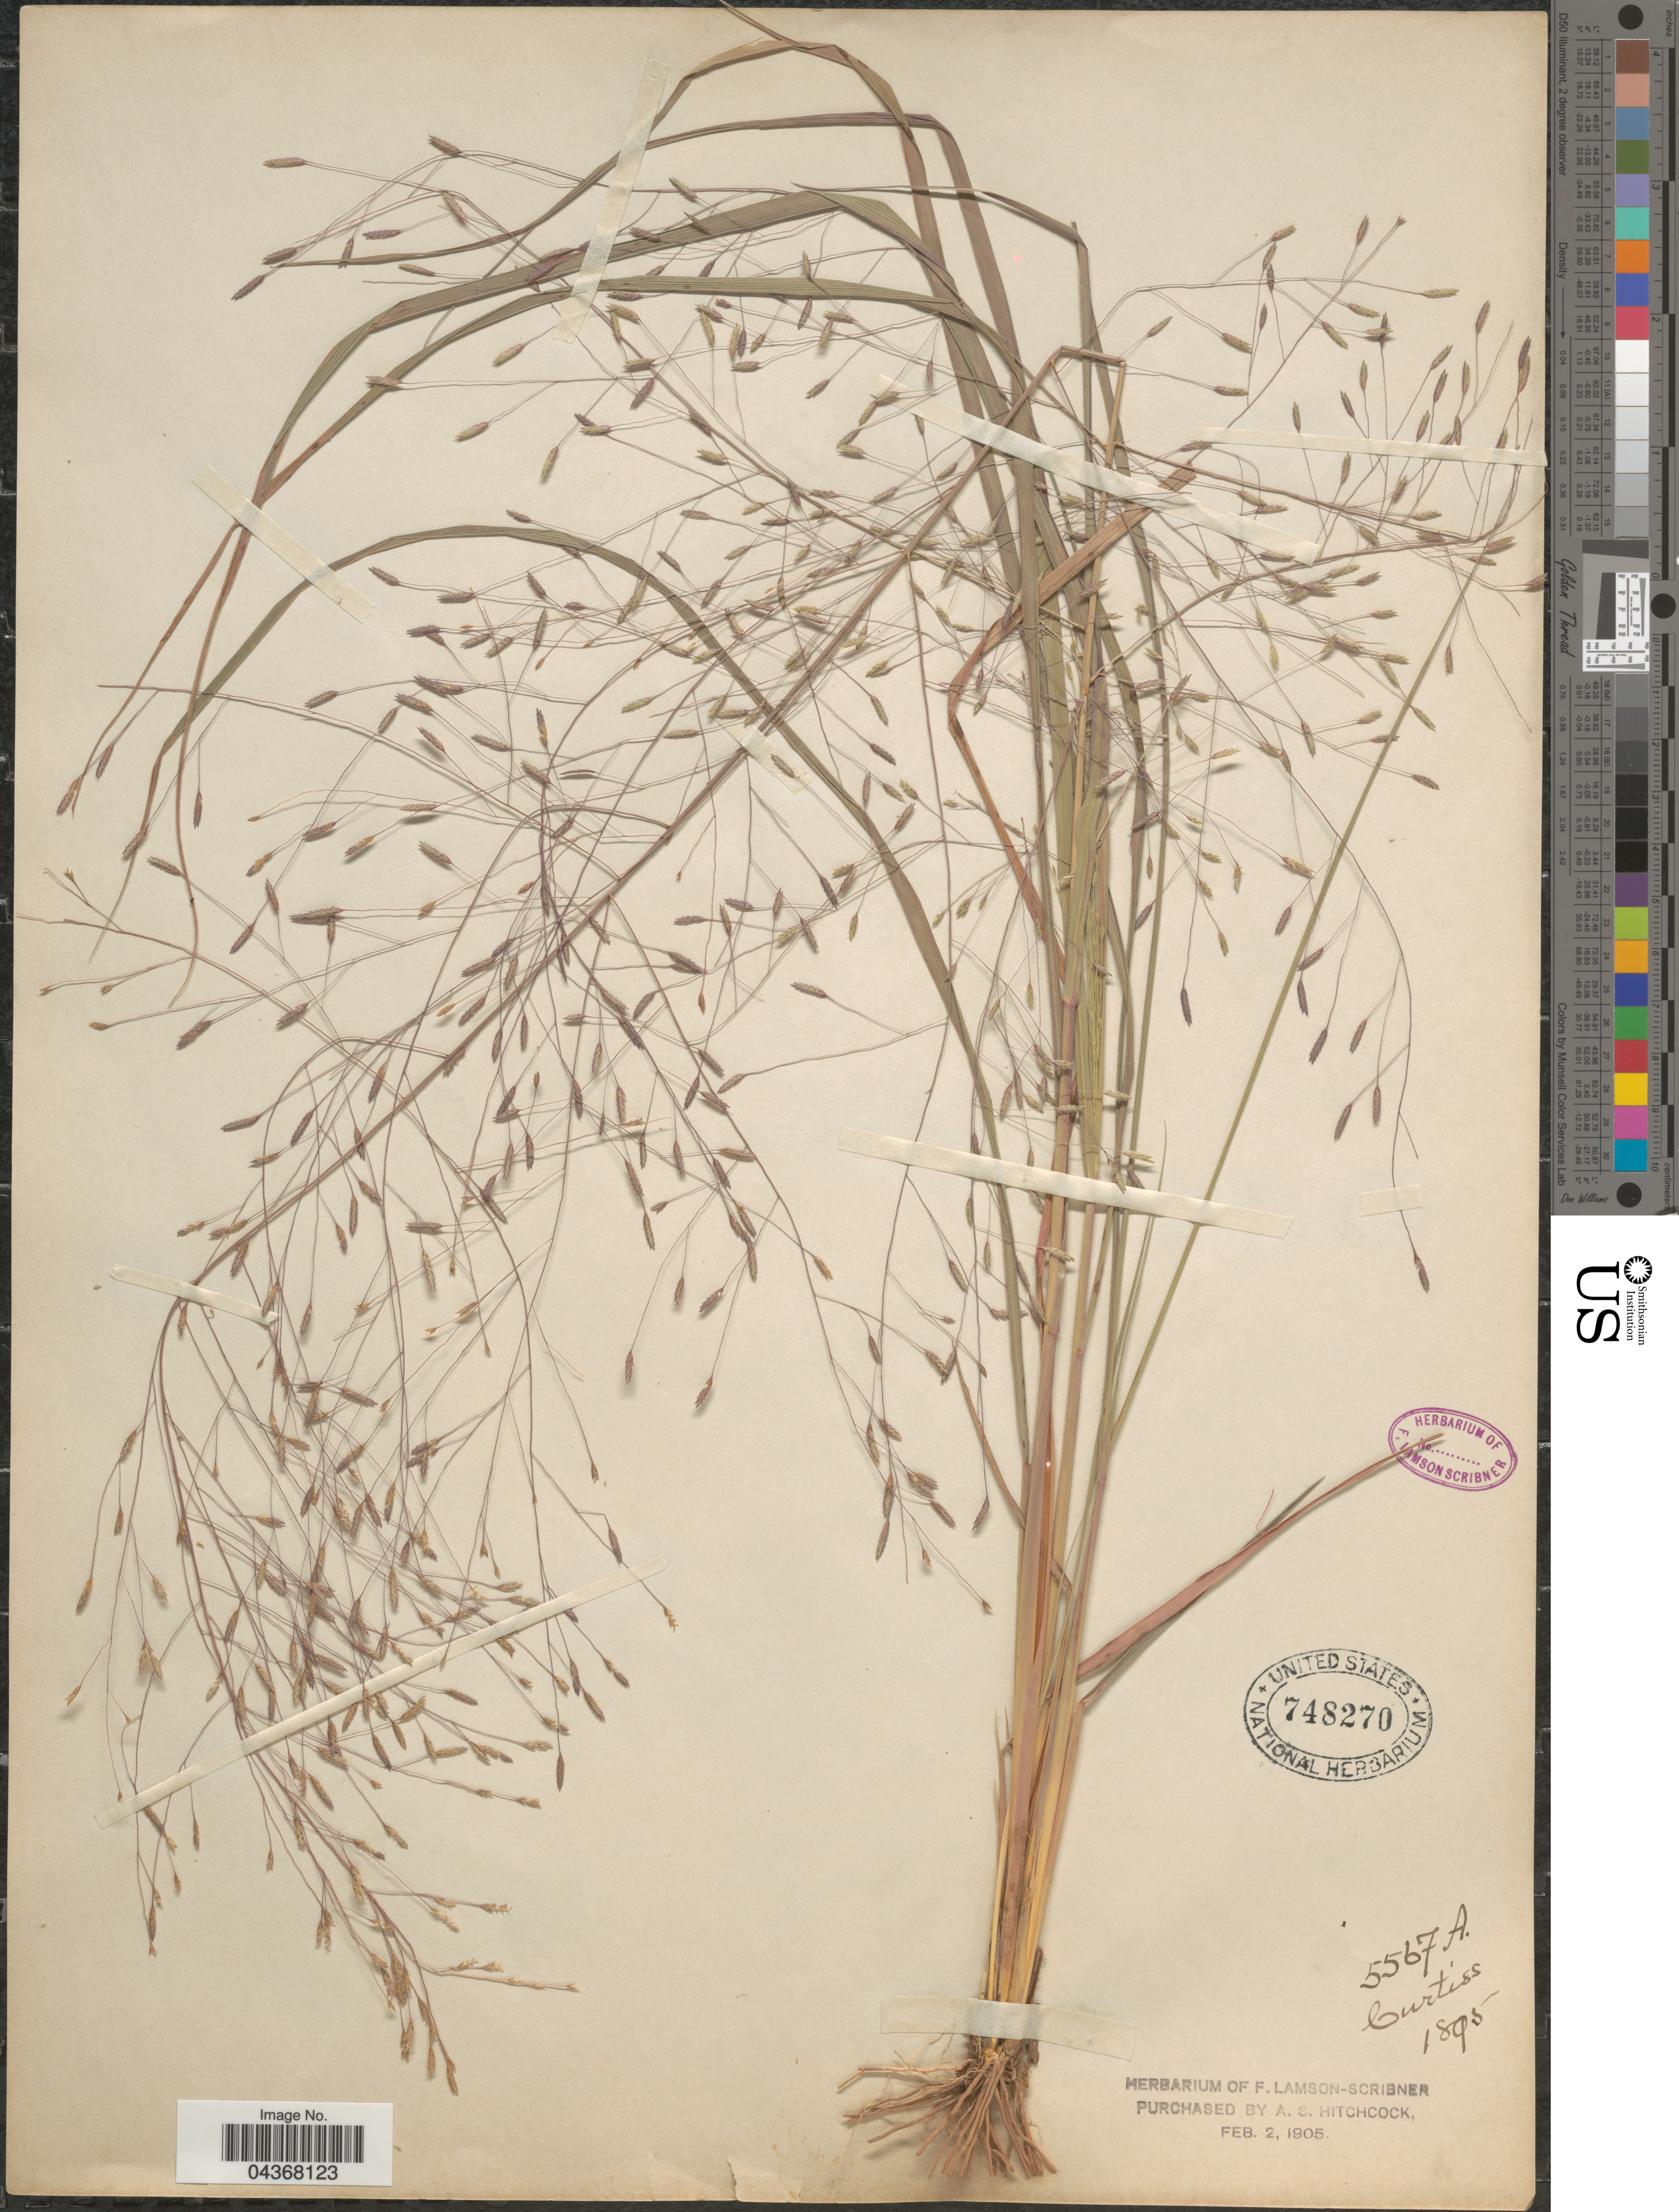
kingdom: Plantae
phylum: Tracheophyta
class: Liliopsida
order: Poales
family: Poaceae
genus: Eragrostis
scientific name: Eragrostis elliottii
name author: S. Watson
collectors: -. Curtiss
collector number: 5567A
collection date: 1895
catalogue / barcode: US 748270